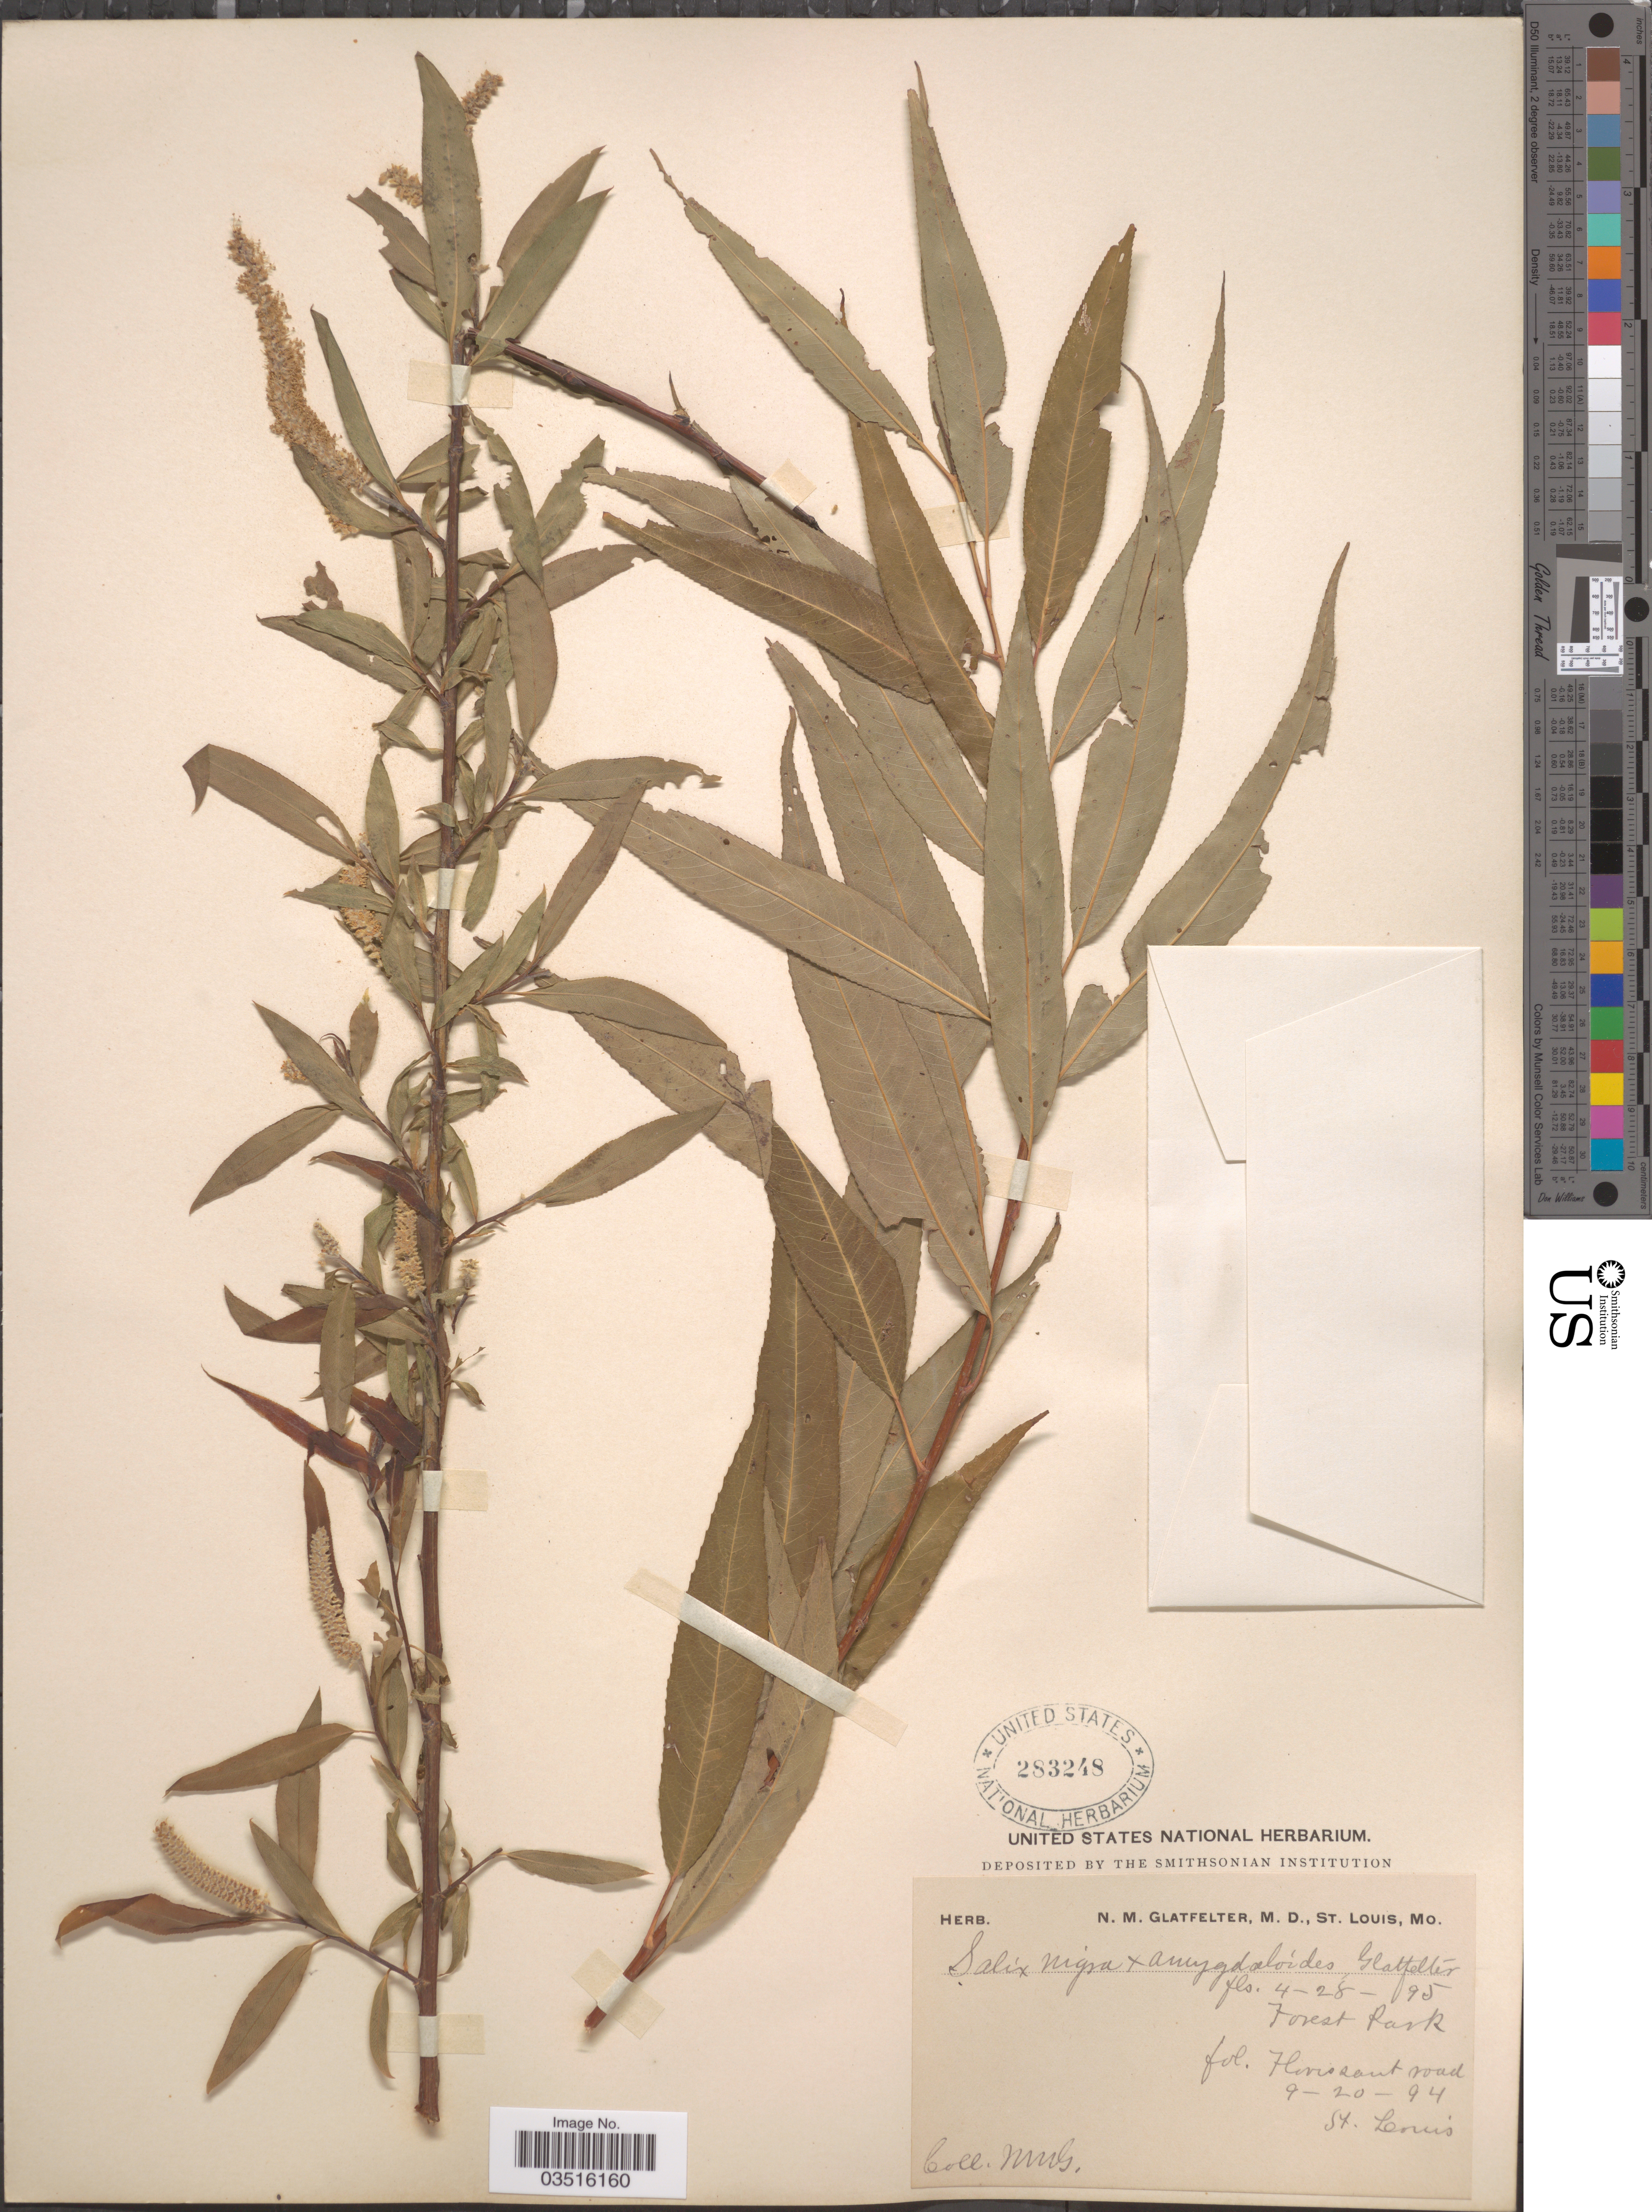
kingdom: Plantae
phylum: Tracheophyta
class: Magnoliopsida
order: Malpighiales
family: Salicaceae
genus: Salix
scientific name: Salix nigra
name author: Marshall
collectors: N. M. Glatfelter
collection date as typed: Transcribed d/m/y: 20/9/94 to 28/4/95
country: United States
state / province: Missouri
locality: Forest Park. Florissant road. St. Louis.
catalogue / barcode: US 283248